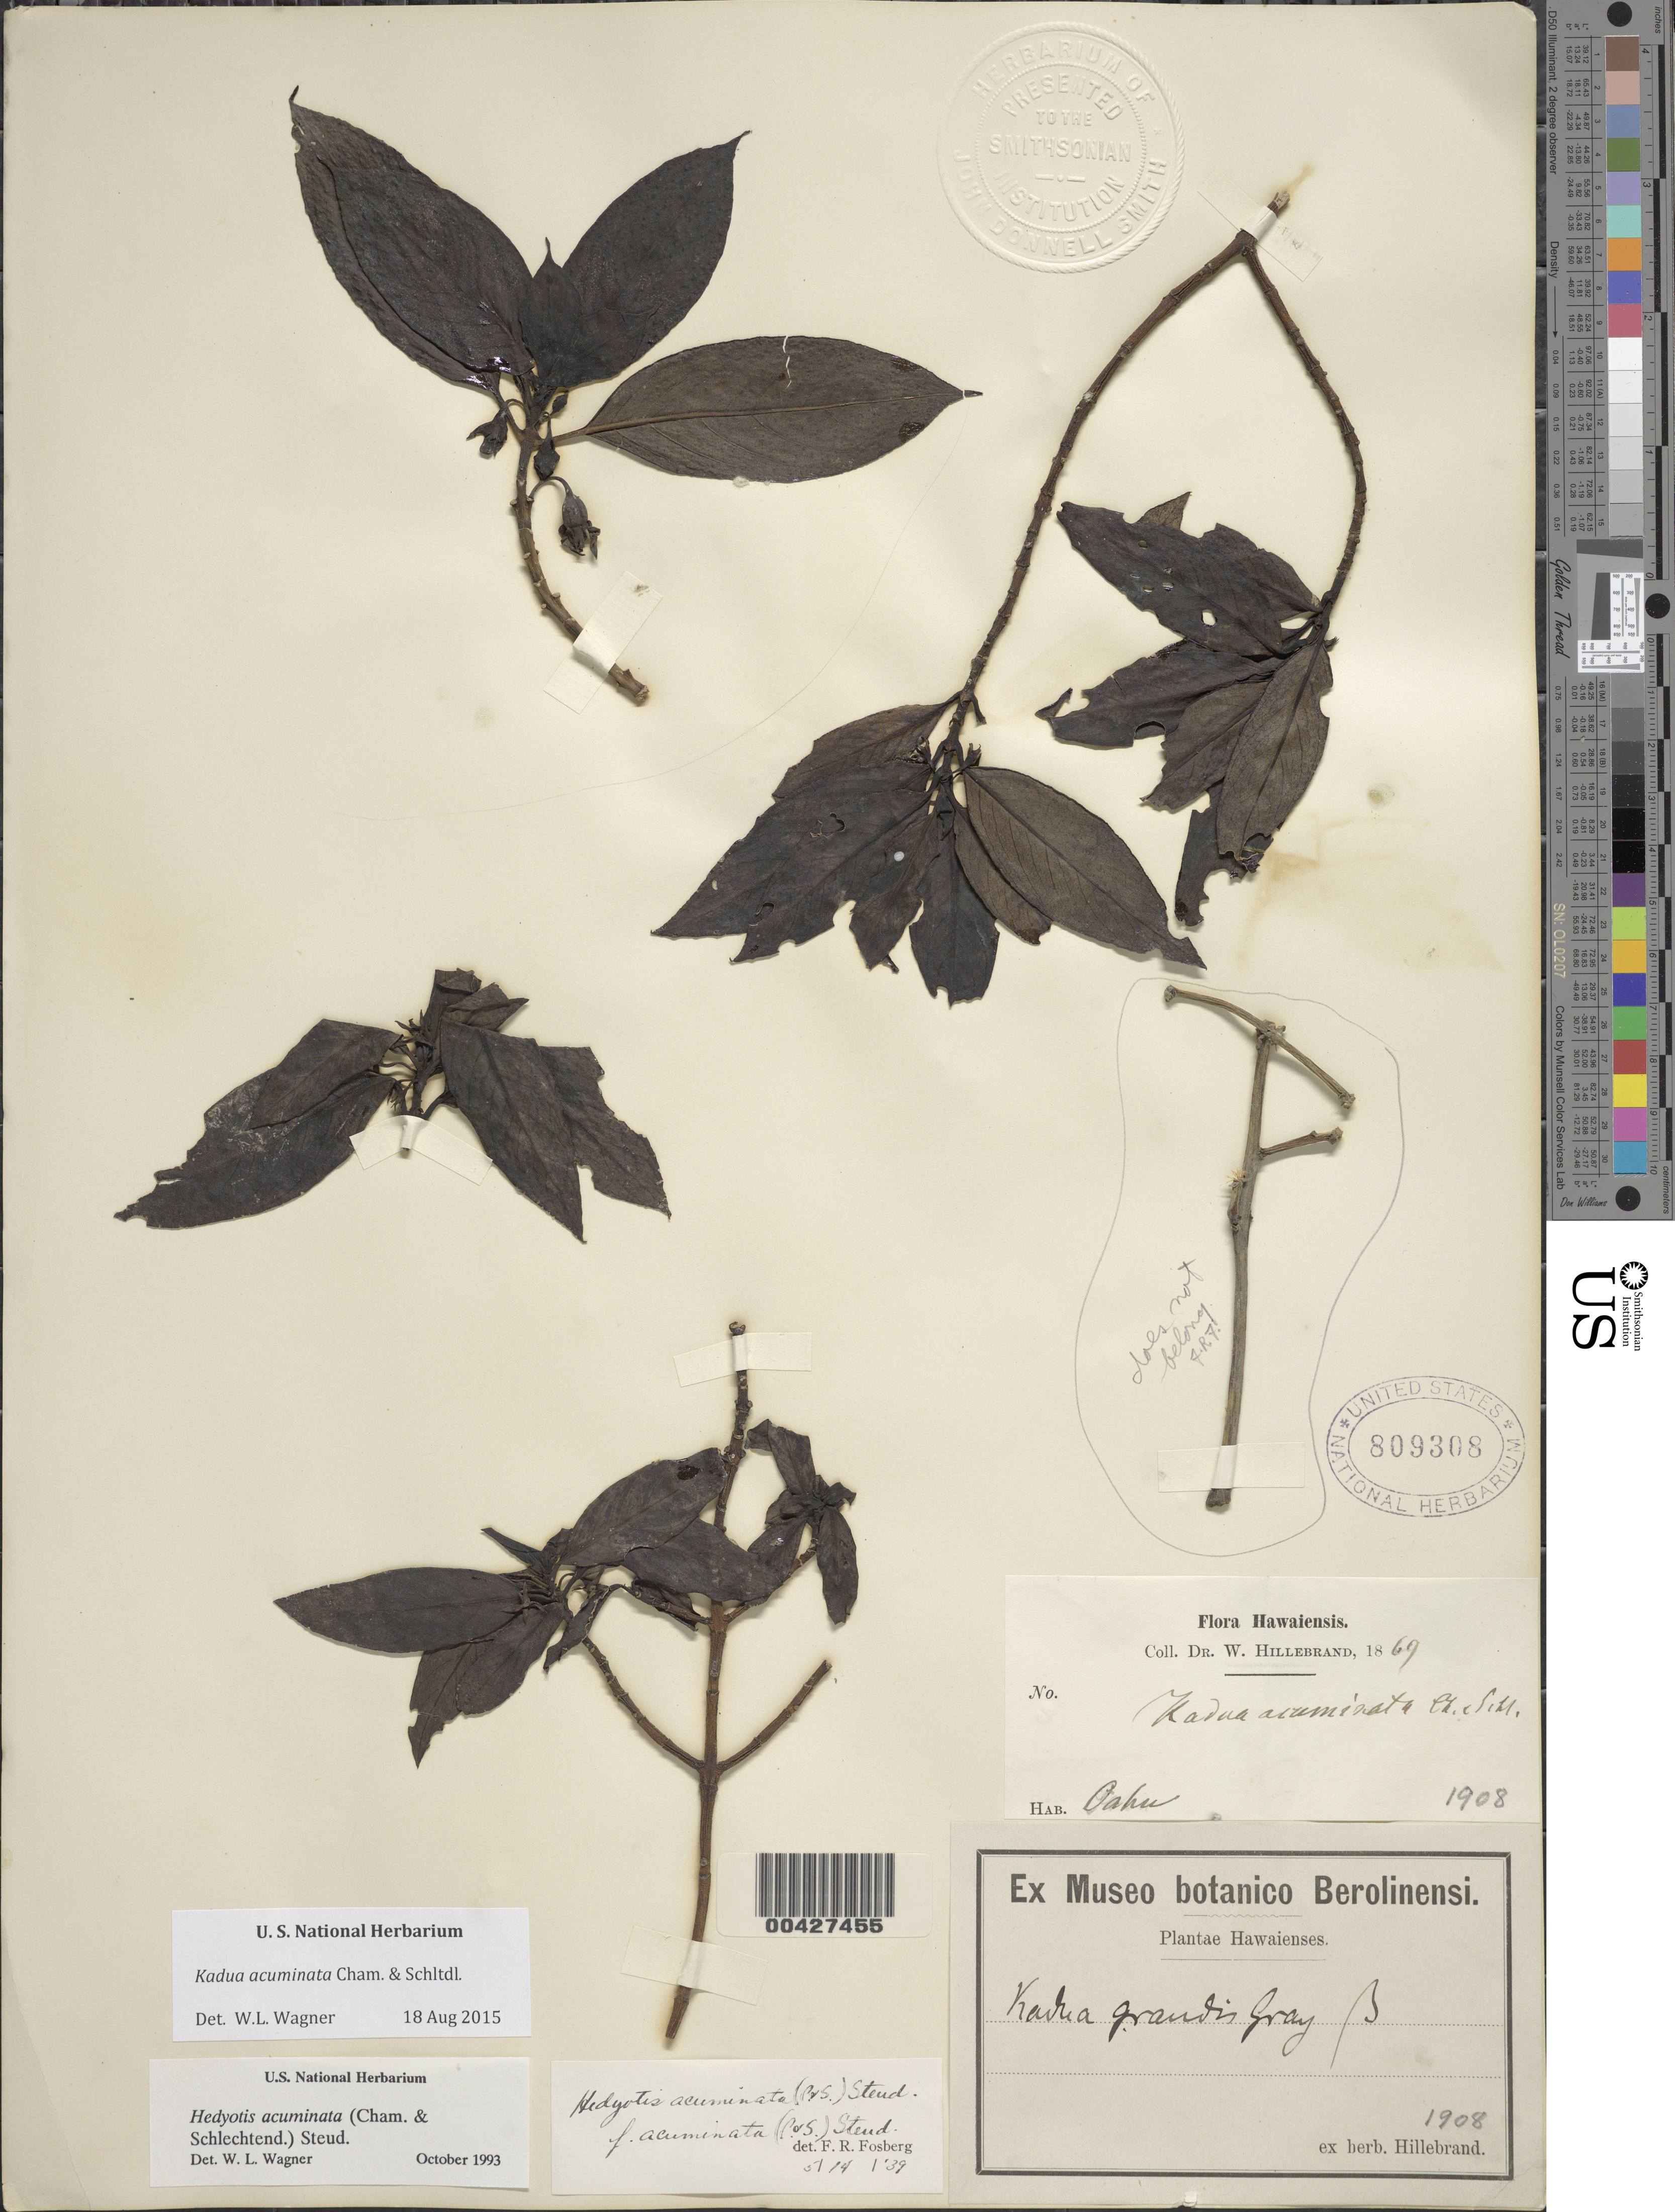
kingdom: Plantae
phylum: Tracheophyta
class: Magnoliopsida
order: Gentianales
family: Rubiaceae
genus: Kadua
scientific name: Kadua acuminata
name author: Cham. & Schltdl.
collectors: W. Hillebrand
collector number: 1908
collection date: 1869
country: United States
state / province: Hawaii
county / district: Honolulu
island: Oahu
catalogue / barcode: US 809308